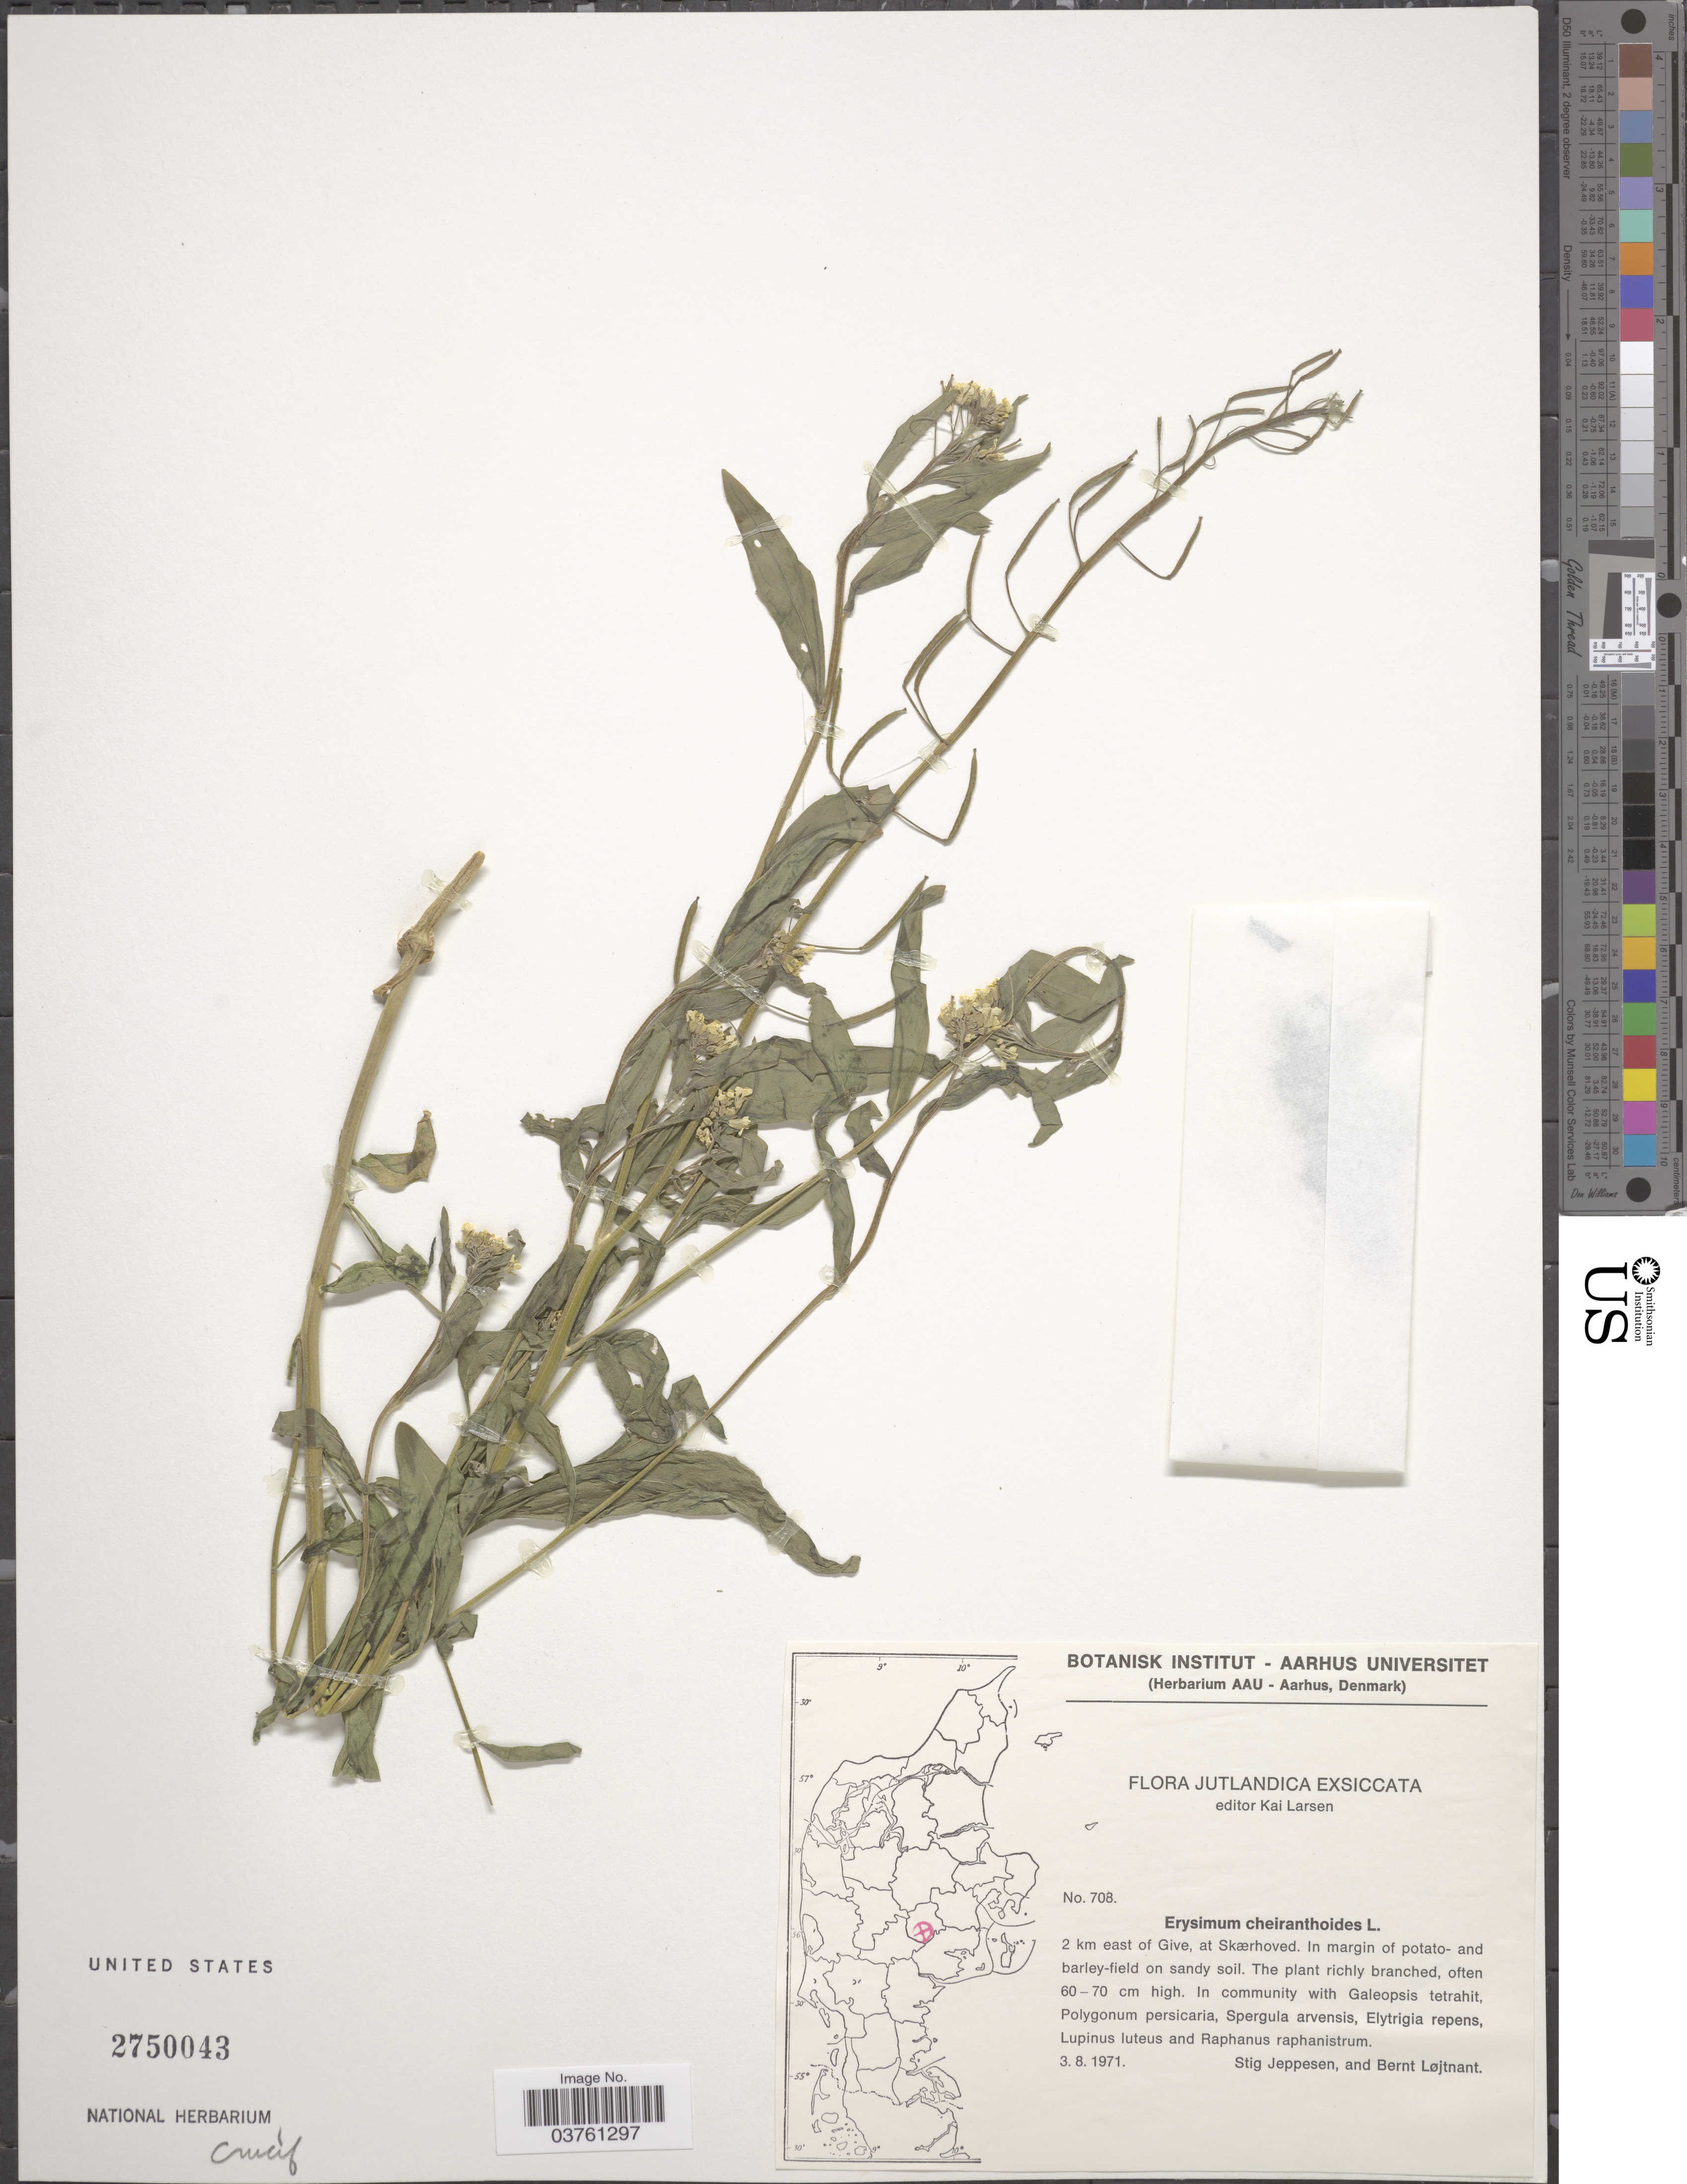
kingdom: Plantae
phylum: Tracheophyta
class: Magnoliopsida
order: Brassicales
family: Brassicaceae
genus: Erysimum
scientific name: Erysimum cheiranthoides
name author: L.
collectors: S. Jeppesen & B. Löjtnant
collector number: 708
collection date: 1971-08-03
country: Denmark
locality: Jutlandica. 2 km east of Give, at Skærhoved.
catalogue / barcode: US 2750043